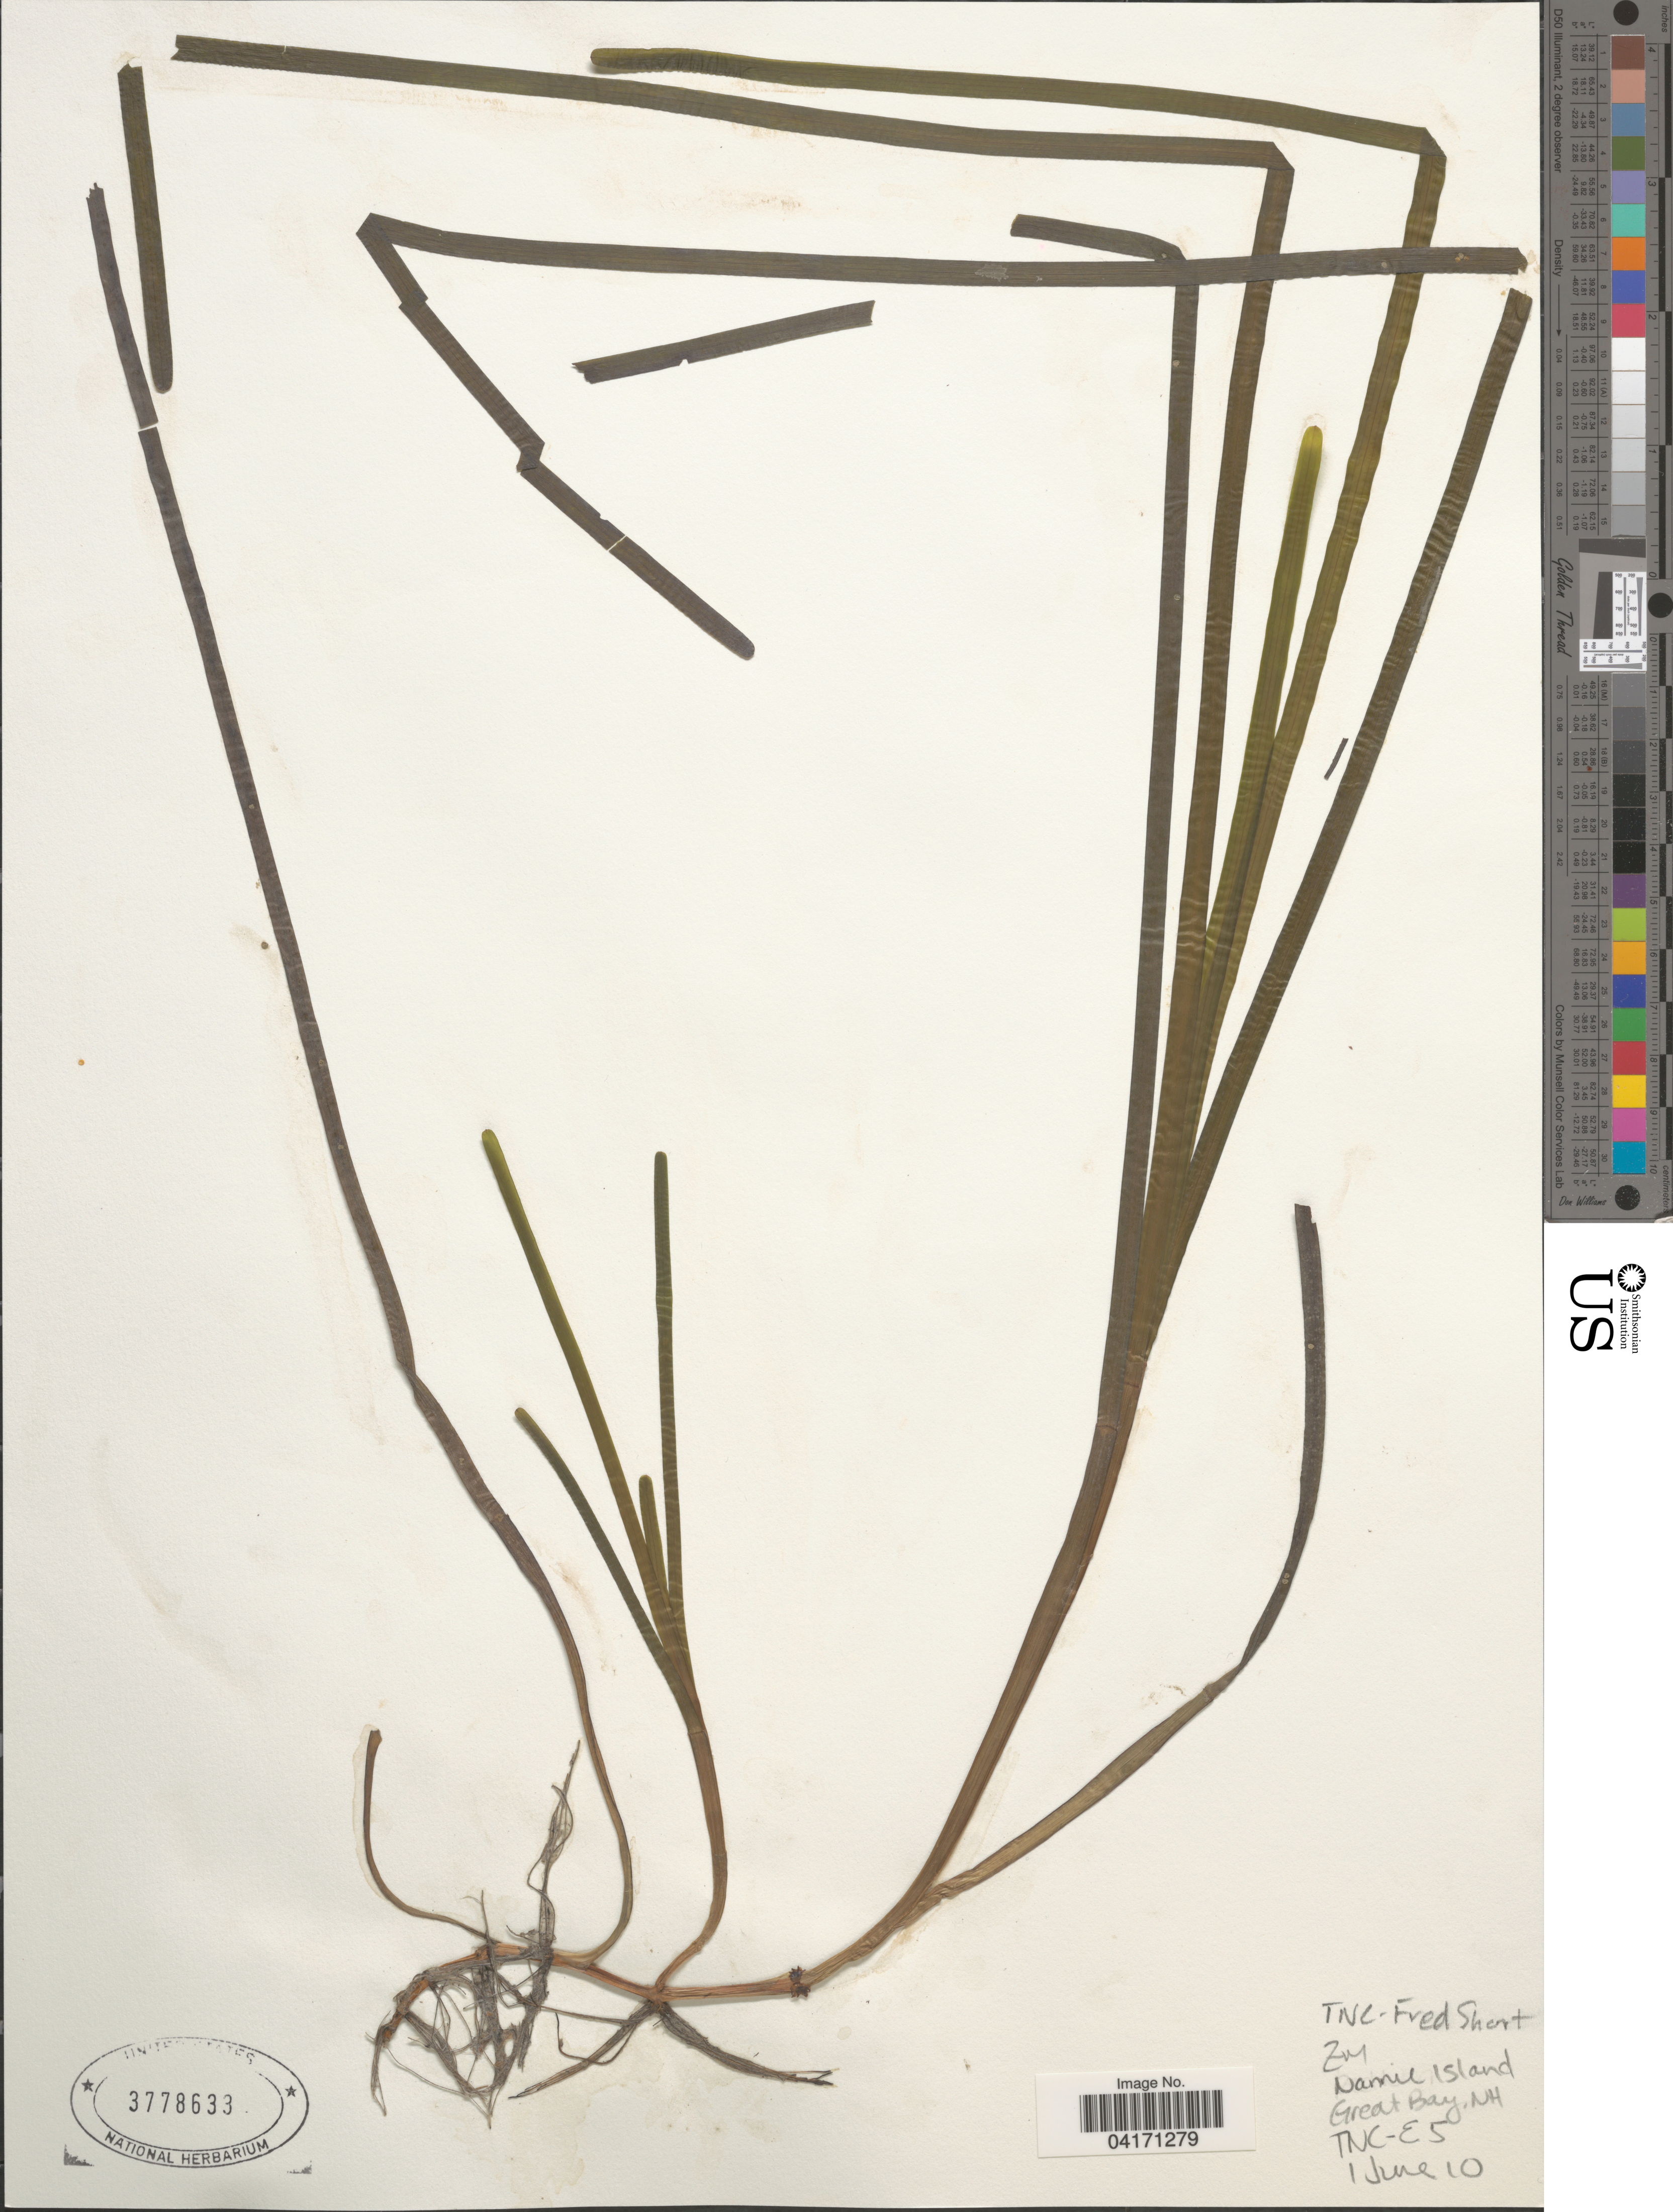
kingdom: Plantae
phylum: Tracheophyta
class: Liliopsida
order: Alismatales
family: Zosteraceae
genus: Zostera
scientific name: Zostera marina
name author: L.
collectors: F. Short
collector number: TNC-E5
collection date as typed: Transcribed d/m/y: 1/6/10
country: United States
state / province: New Hampshire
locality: Nannie Island. Great Bay.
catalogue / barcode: US 3778633